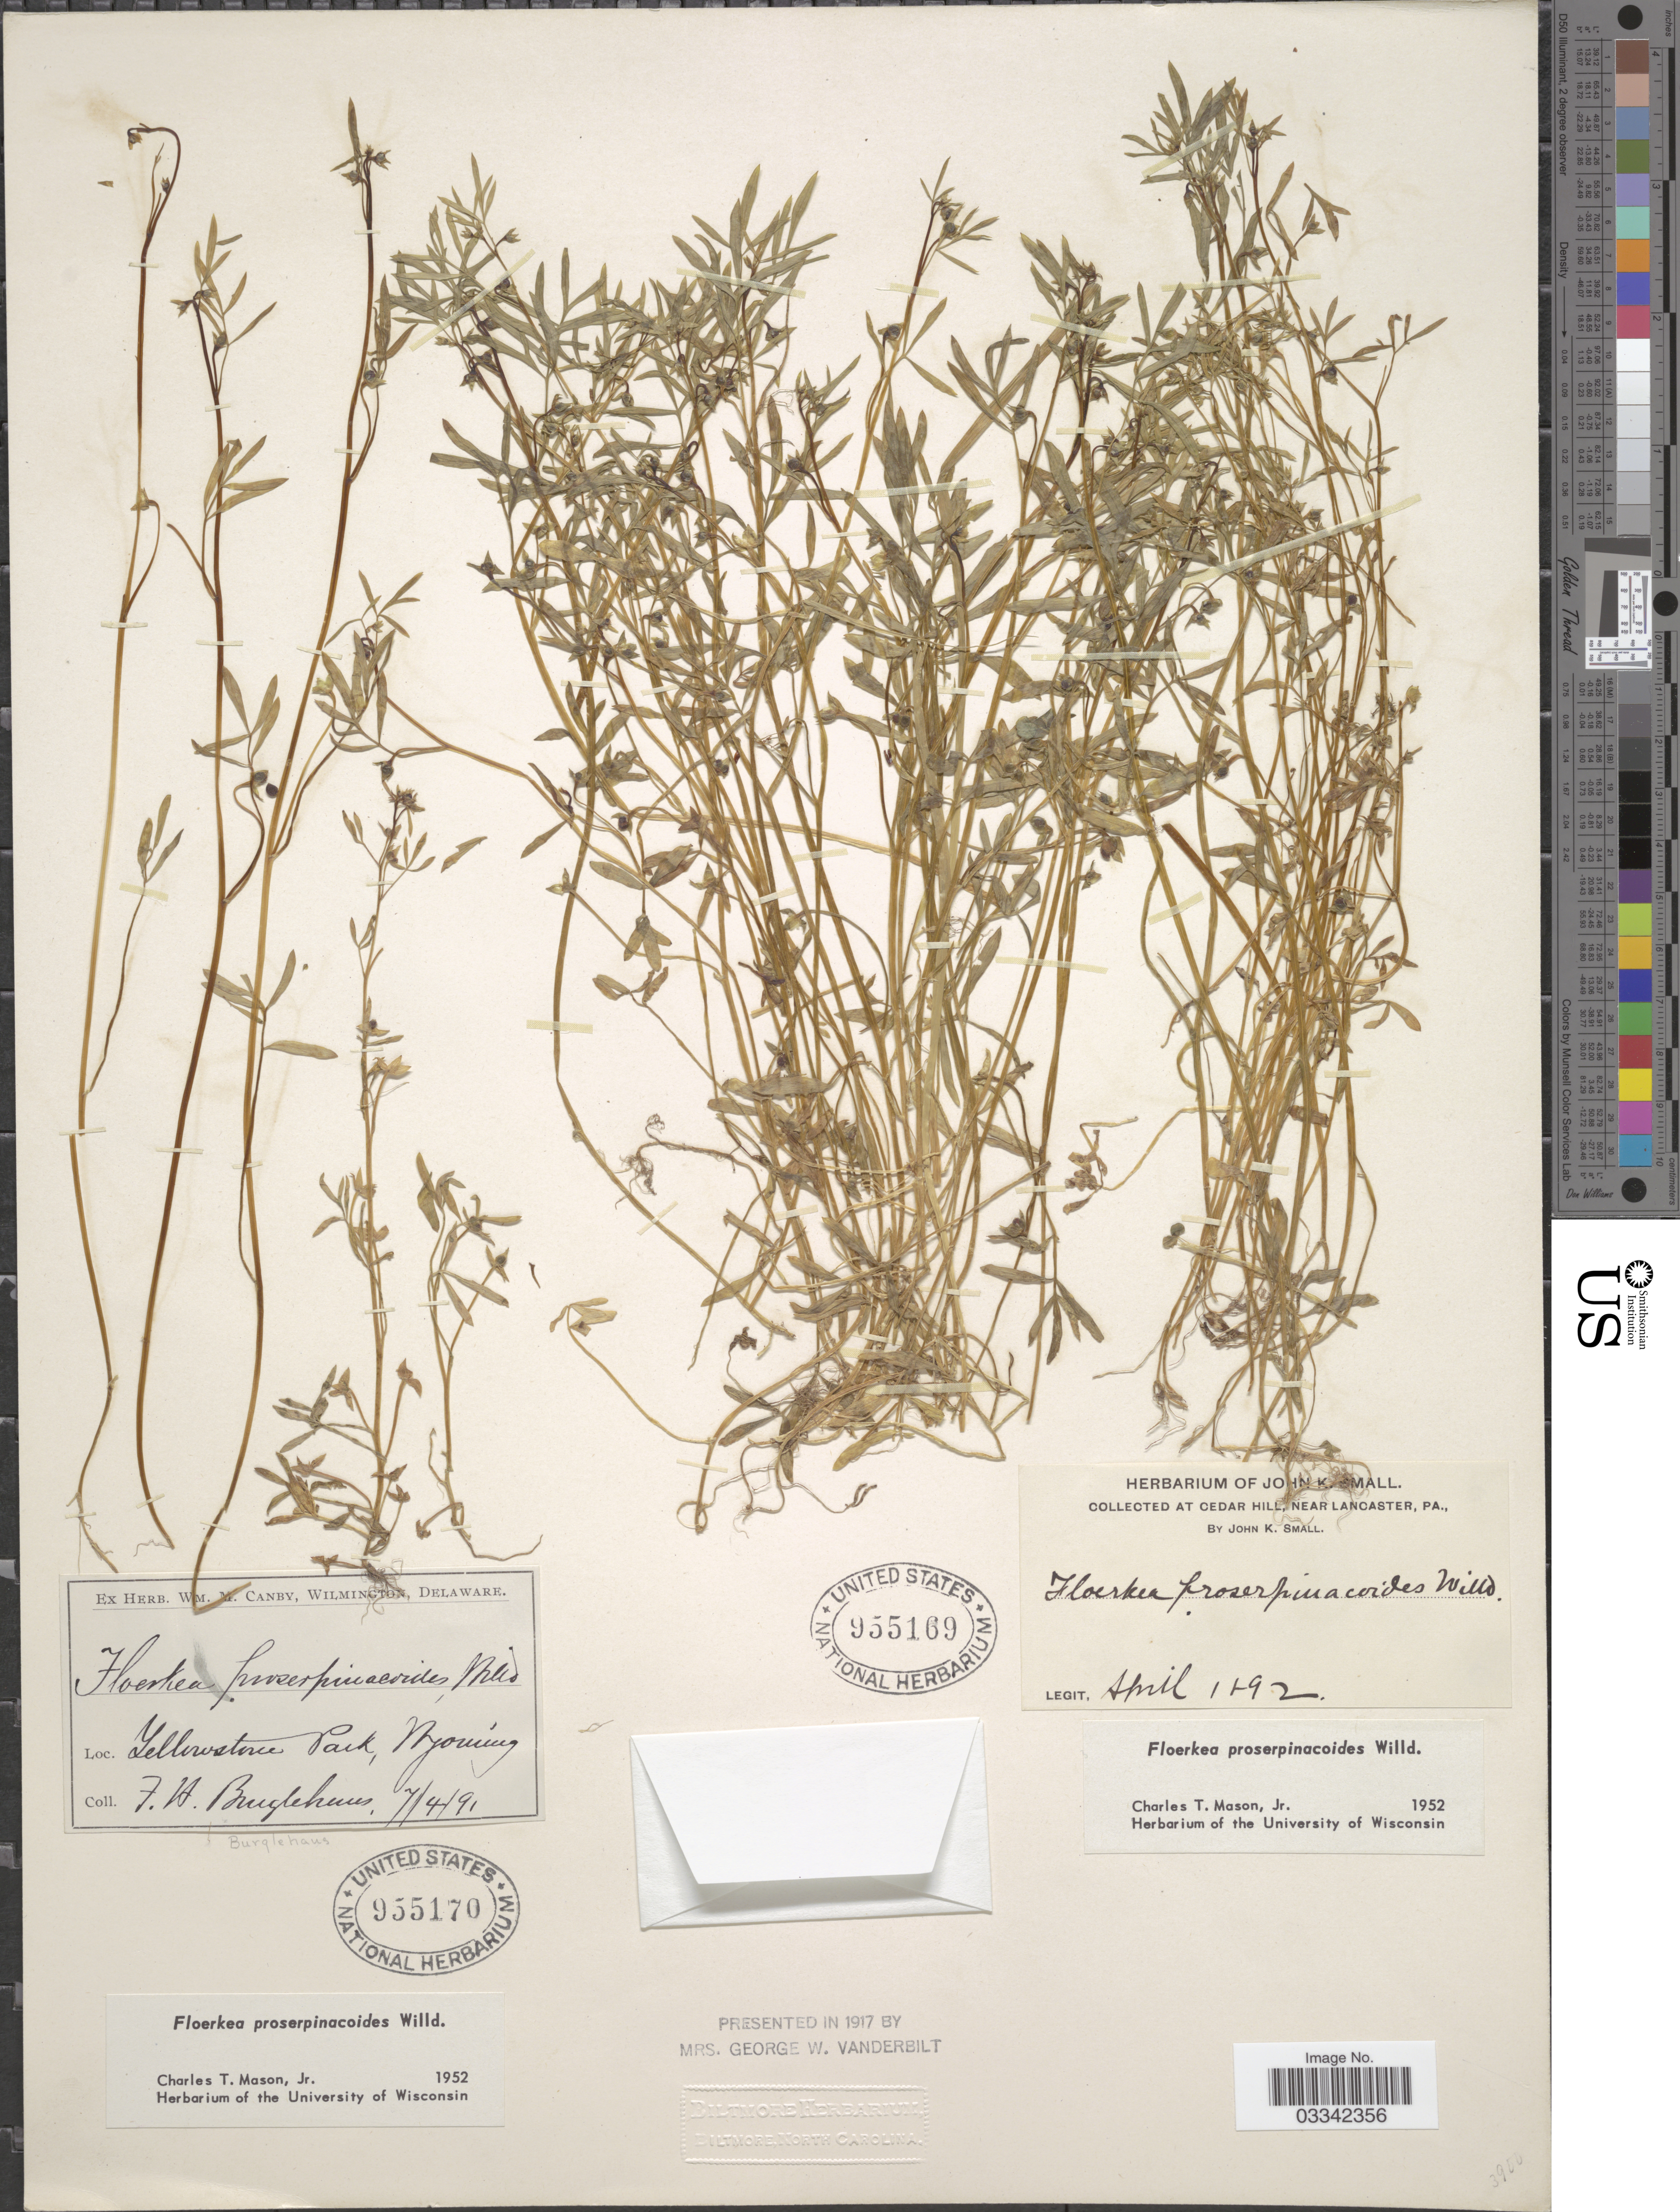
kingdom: Plantae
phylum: Tracheophyta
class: Magnoliopsida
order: Brassicales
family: Limnanthaceae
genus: Floerkea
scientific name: Floerkea proserpinacoides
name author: Willd.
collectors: J. K. Small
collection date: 1892-04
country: United States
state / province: Pennsylvania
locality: At Cedar Hill, near Lancaster.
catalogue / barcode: US 955169